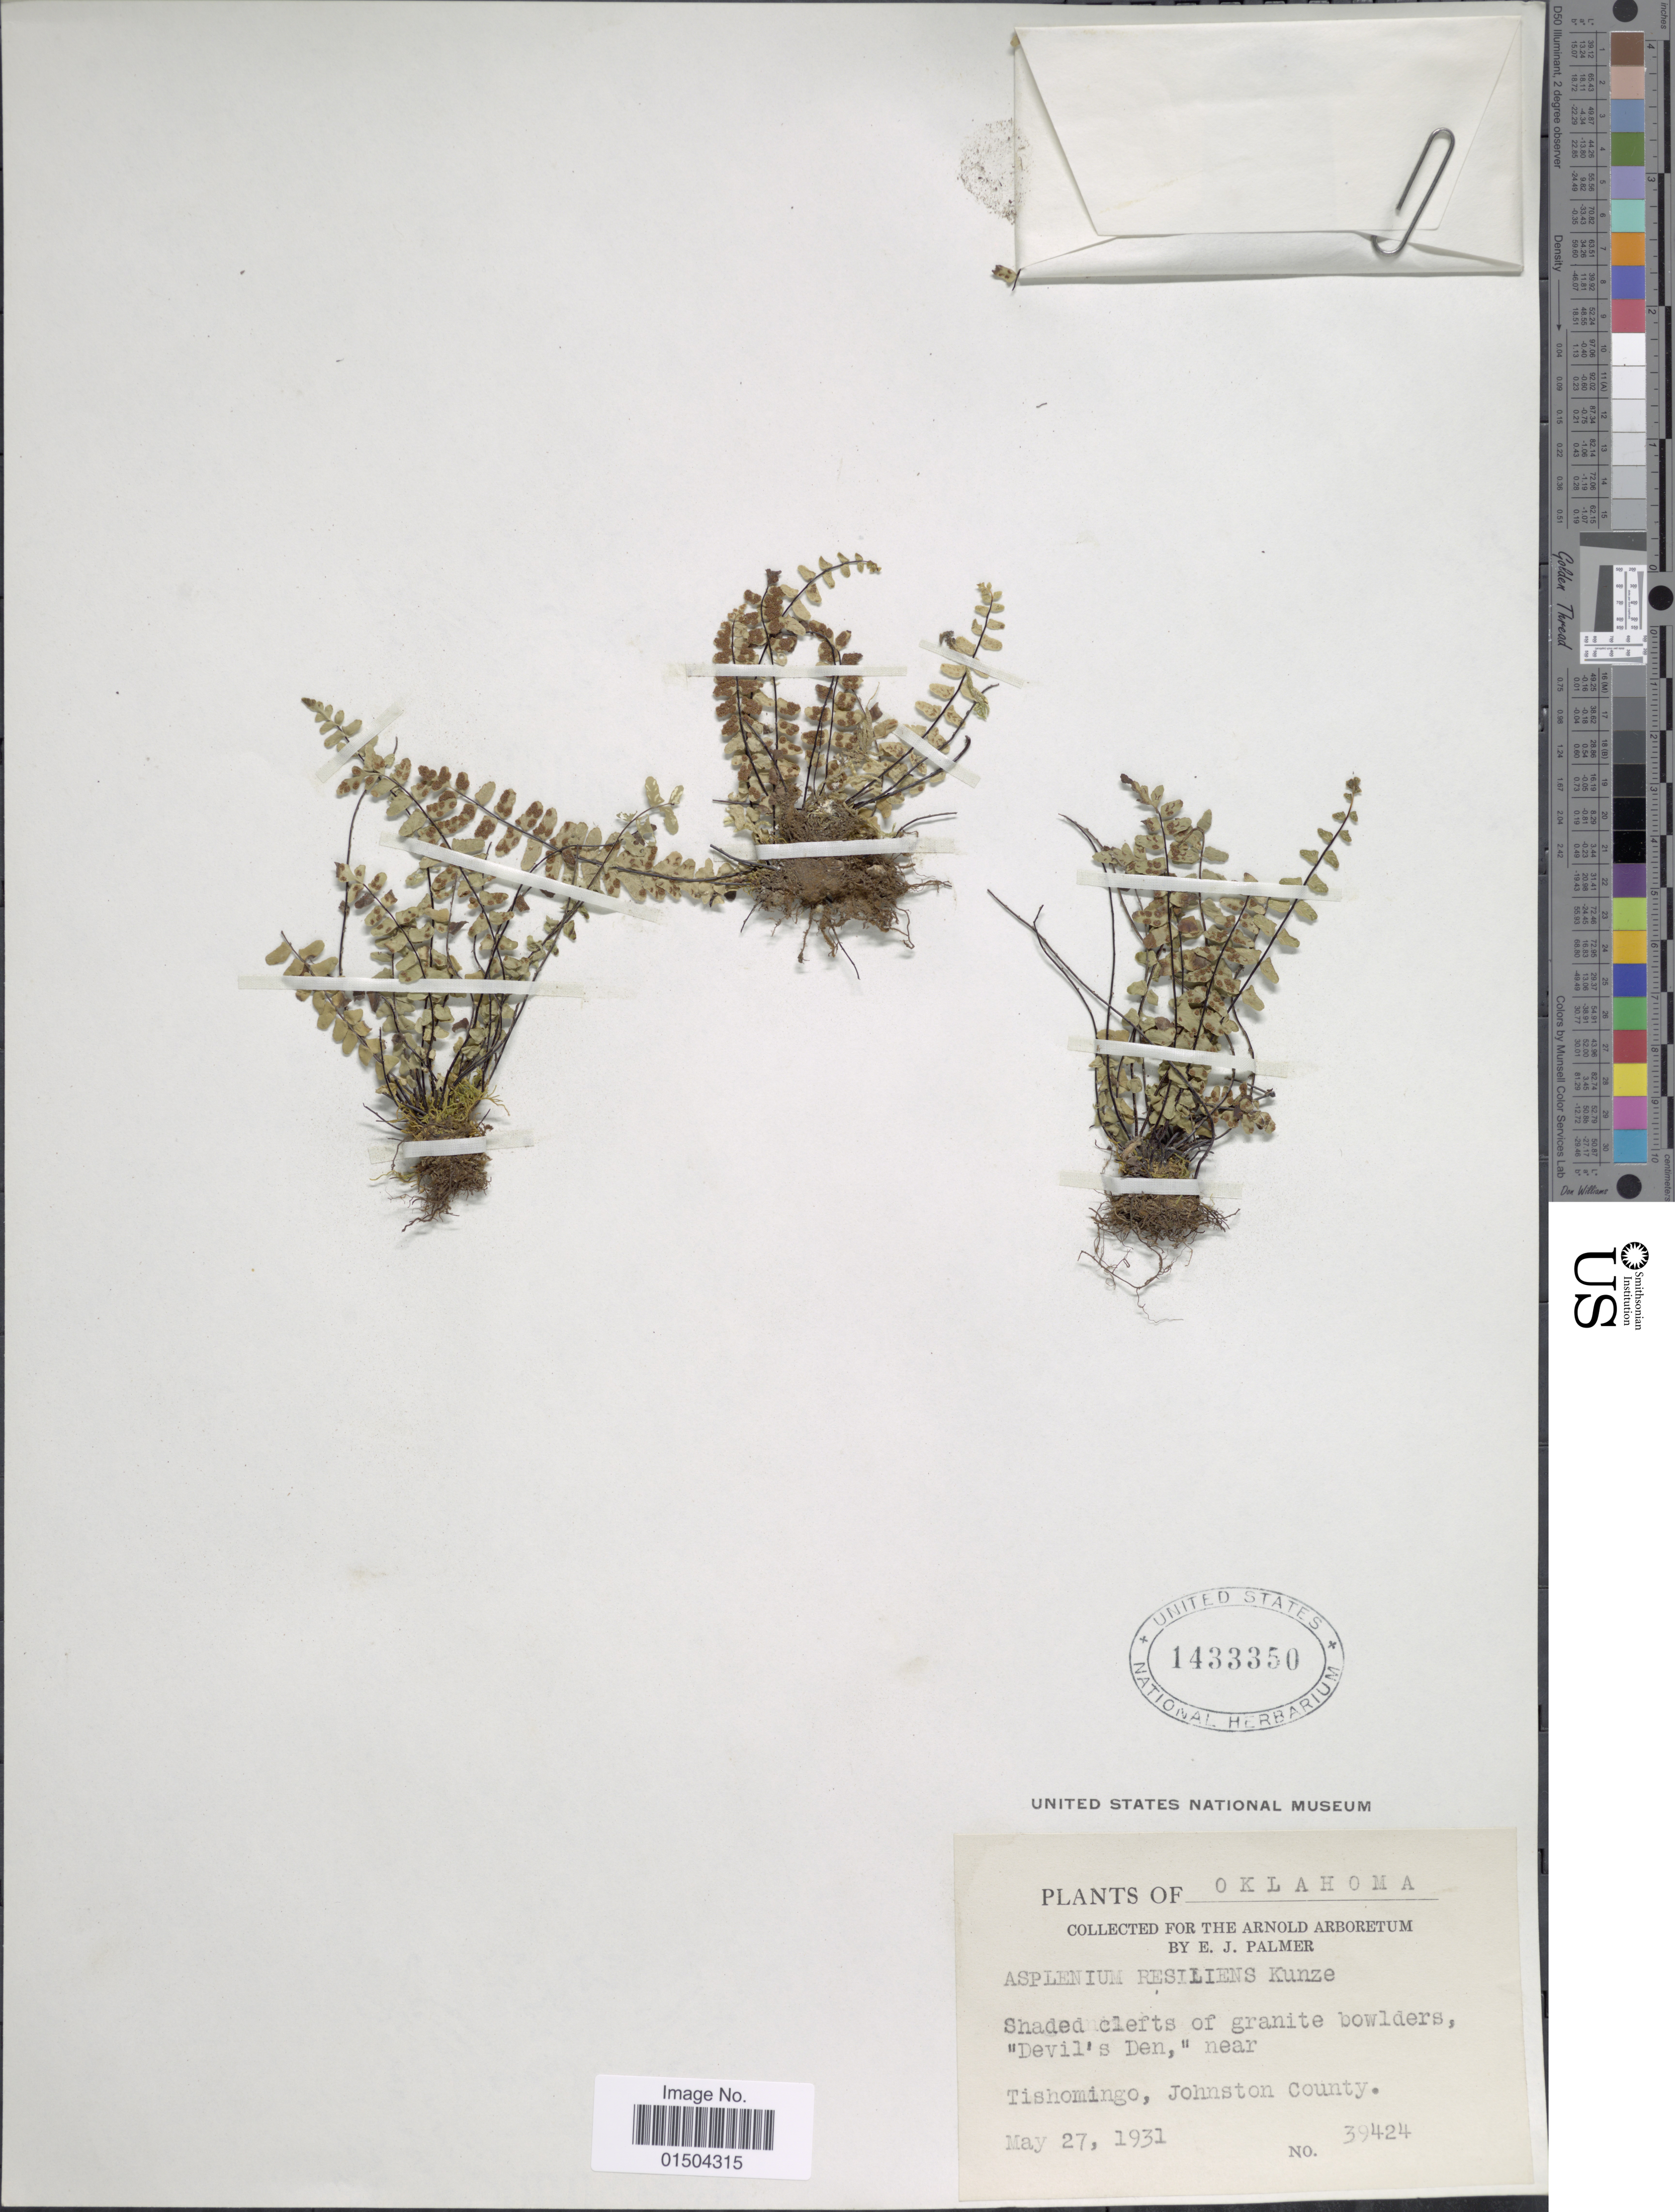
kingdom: Plantae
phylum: Tracheophyta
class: Polypodiopsida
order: Polypodiales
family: Aspleniaceae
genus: Asplenium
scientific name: Asplenium resiliens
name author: Kunze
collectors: E. J. Palmer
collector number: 39424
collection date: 1931-05-27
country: United States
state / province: Oklahoma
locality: Shaded clefts of granite bowlders, "Devil's Den", near Tishomingo, Johnston County.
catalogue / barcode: US 1433350